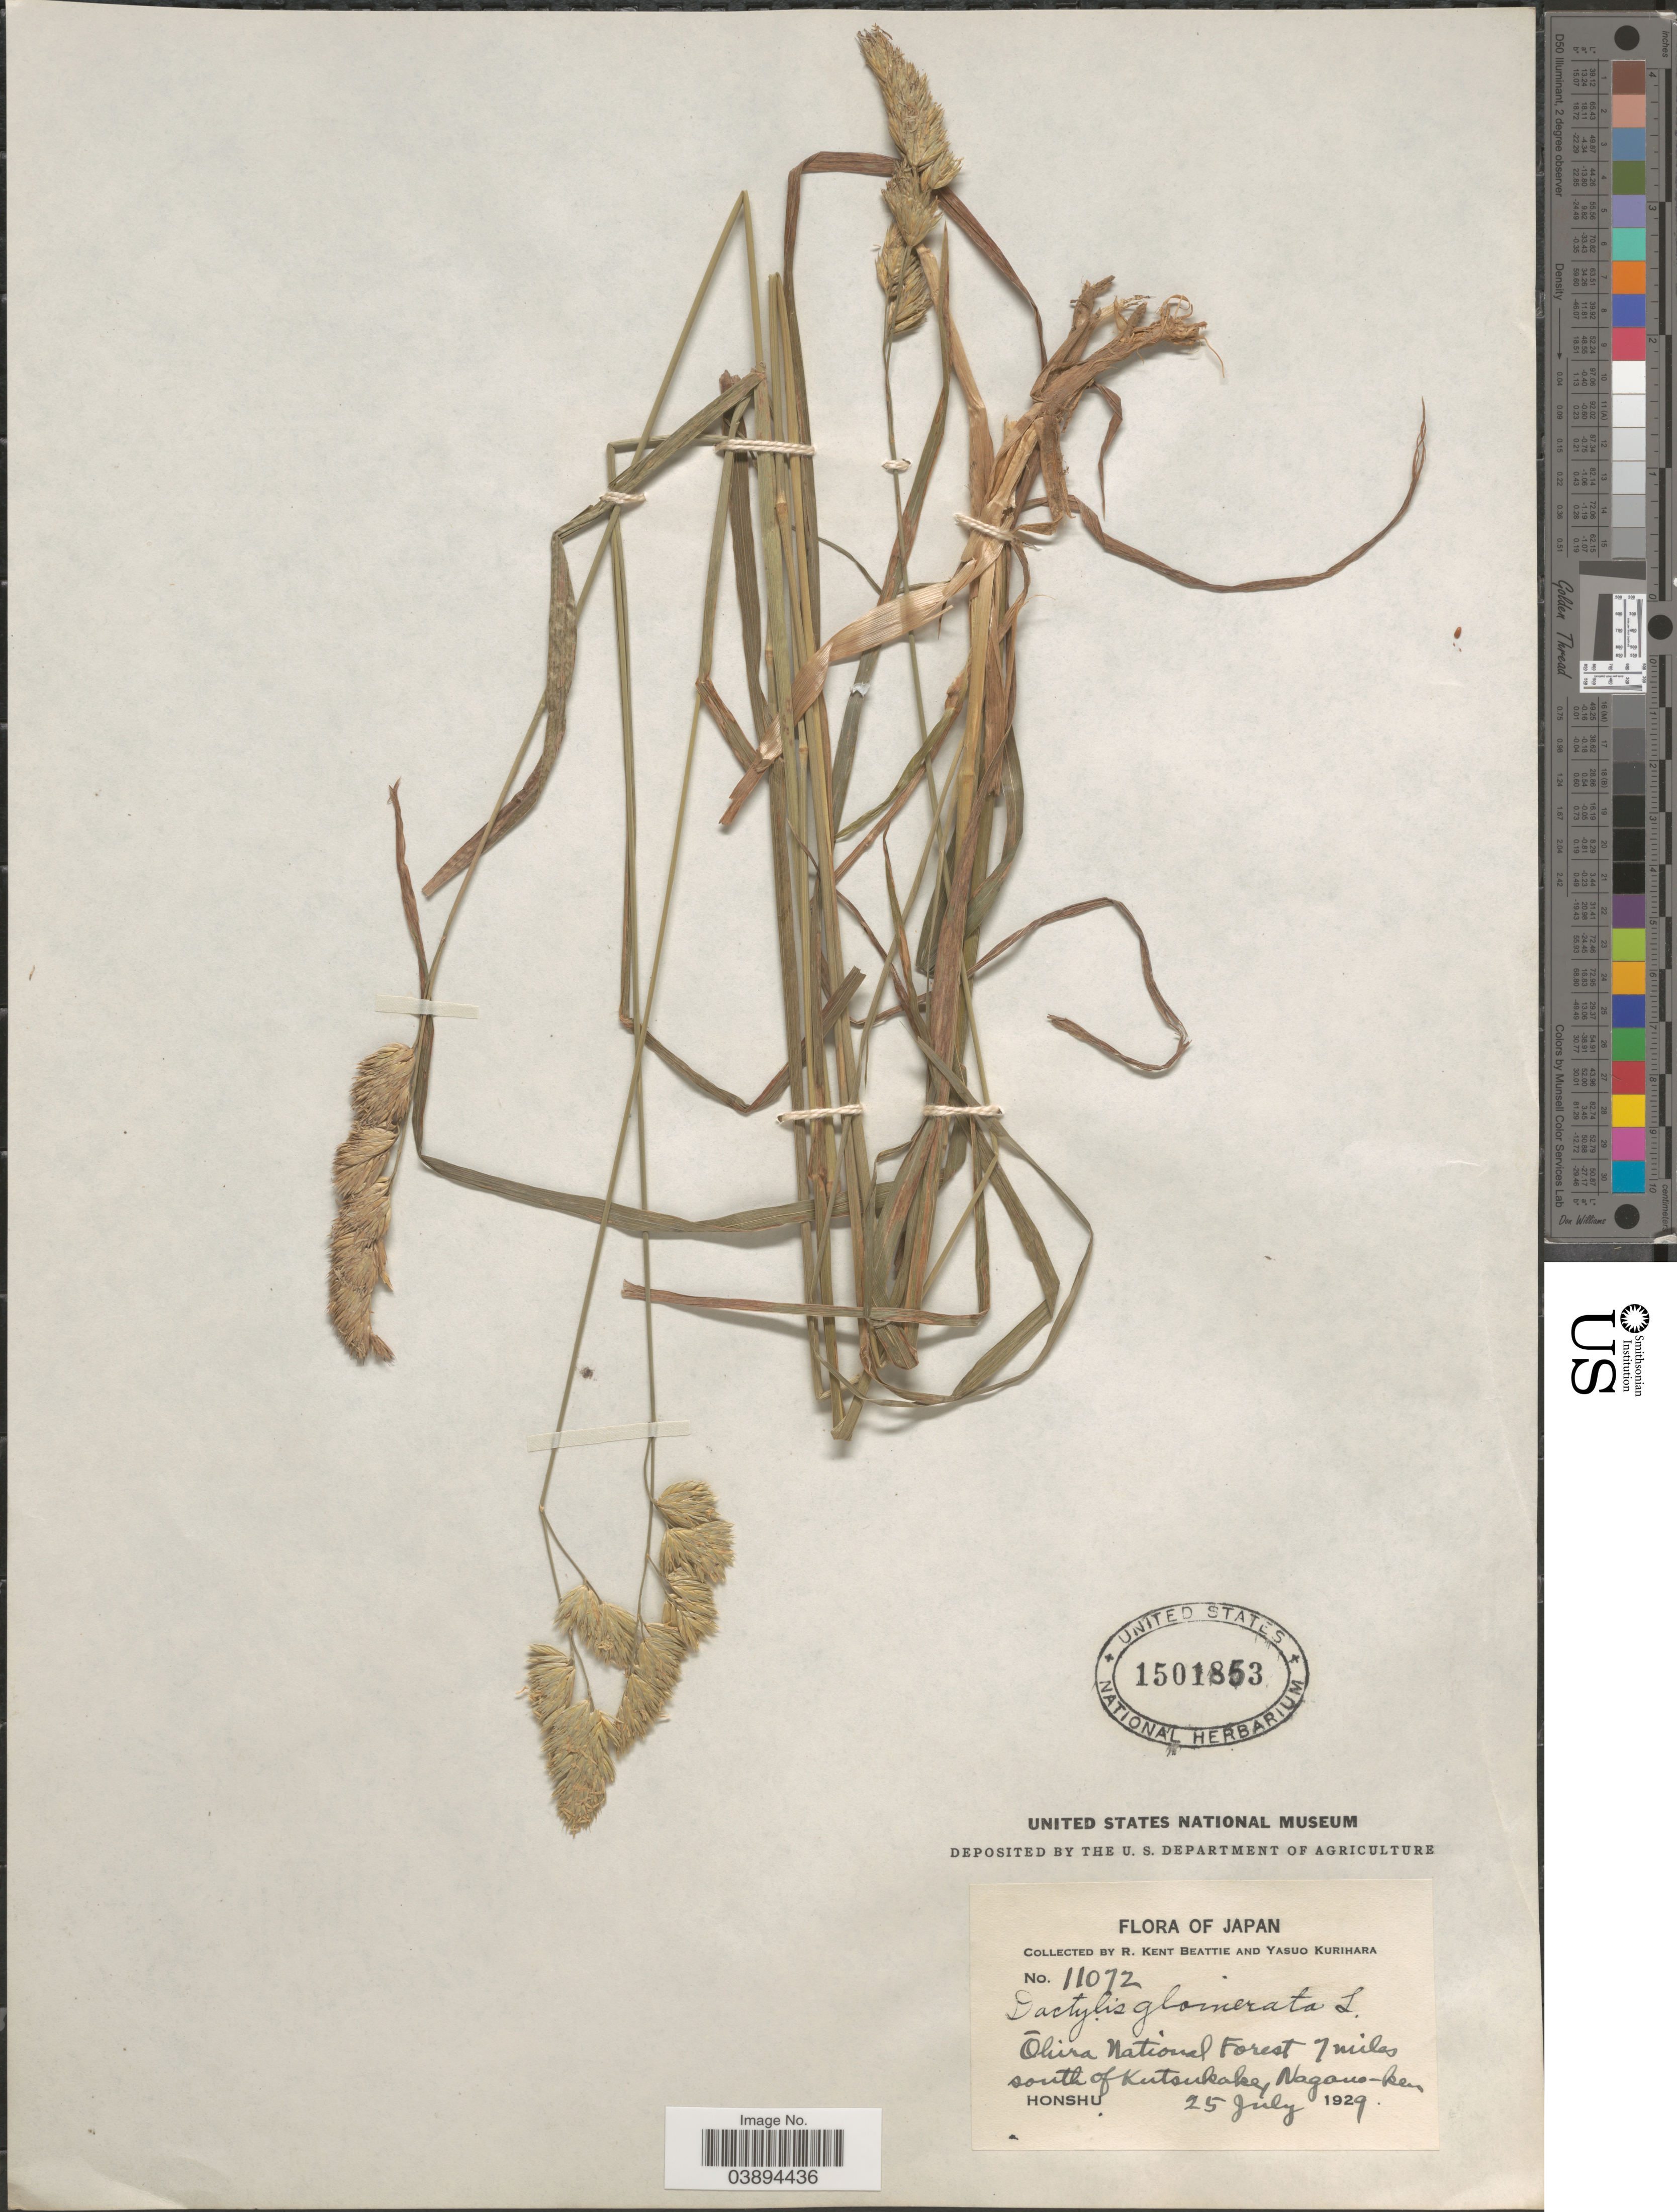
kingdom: Plantae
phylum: Tracheophyta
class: Liliopsida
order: Poales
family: Poaceae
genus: Dactylis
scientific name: Dactylis glomerata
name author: L.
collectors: R. K. Beattie & Y. Kurihara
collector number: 11072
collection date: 1929-07-25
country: Japan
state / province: Nagano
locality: Ohira National Forest 7 miles south of Kutsukake, Nagano-ken. Honshu.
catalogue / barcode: US 1501853